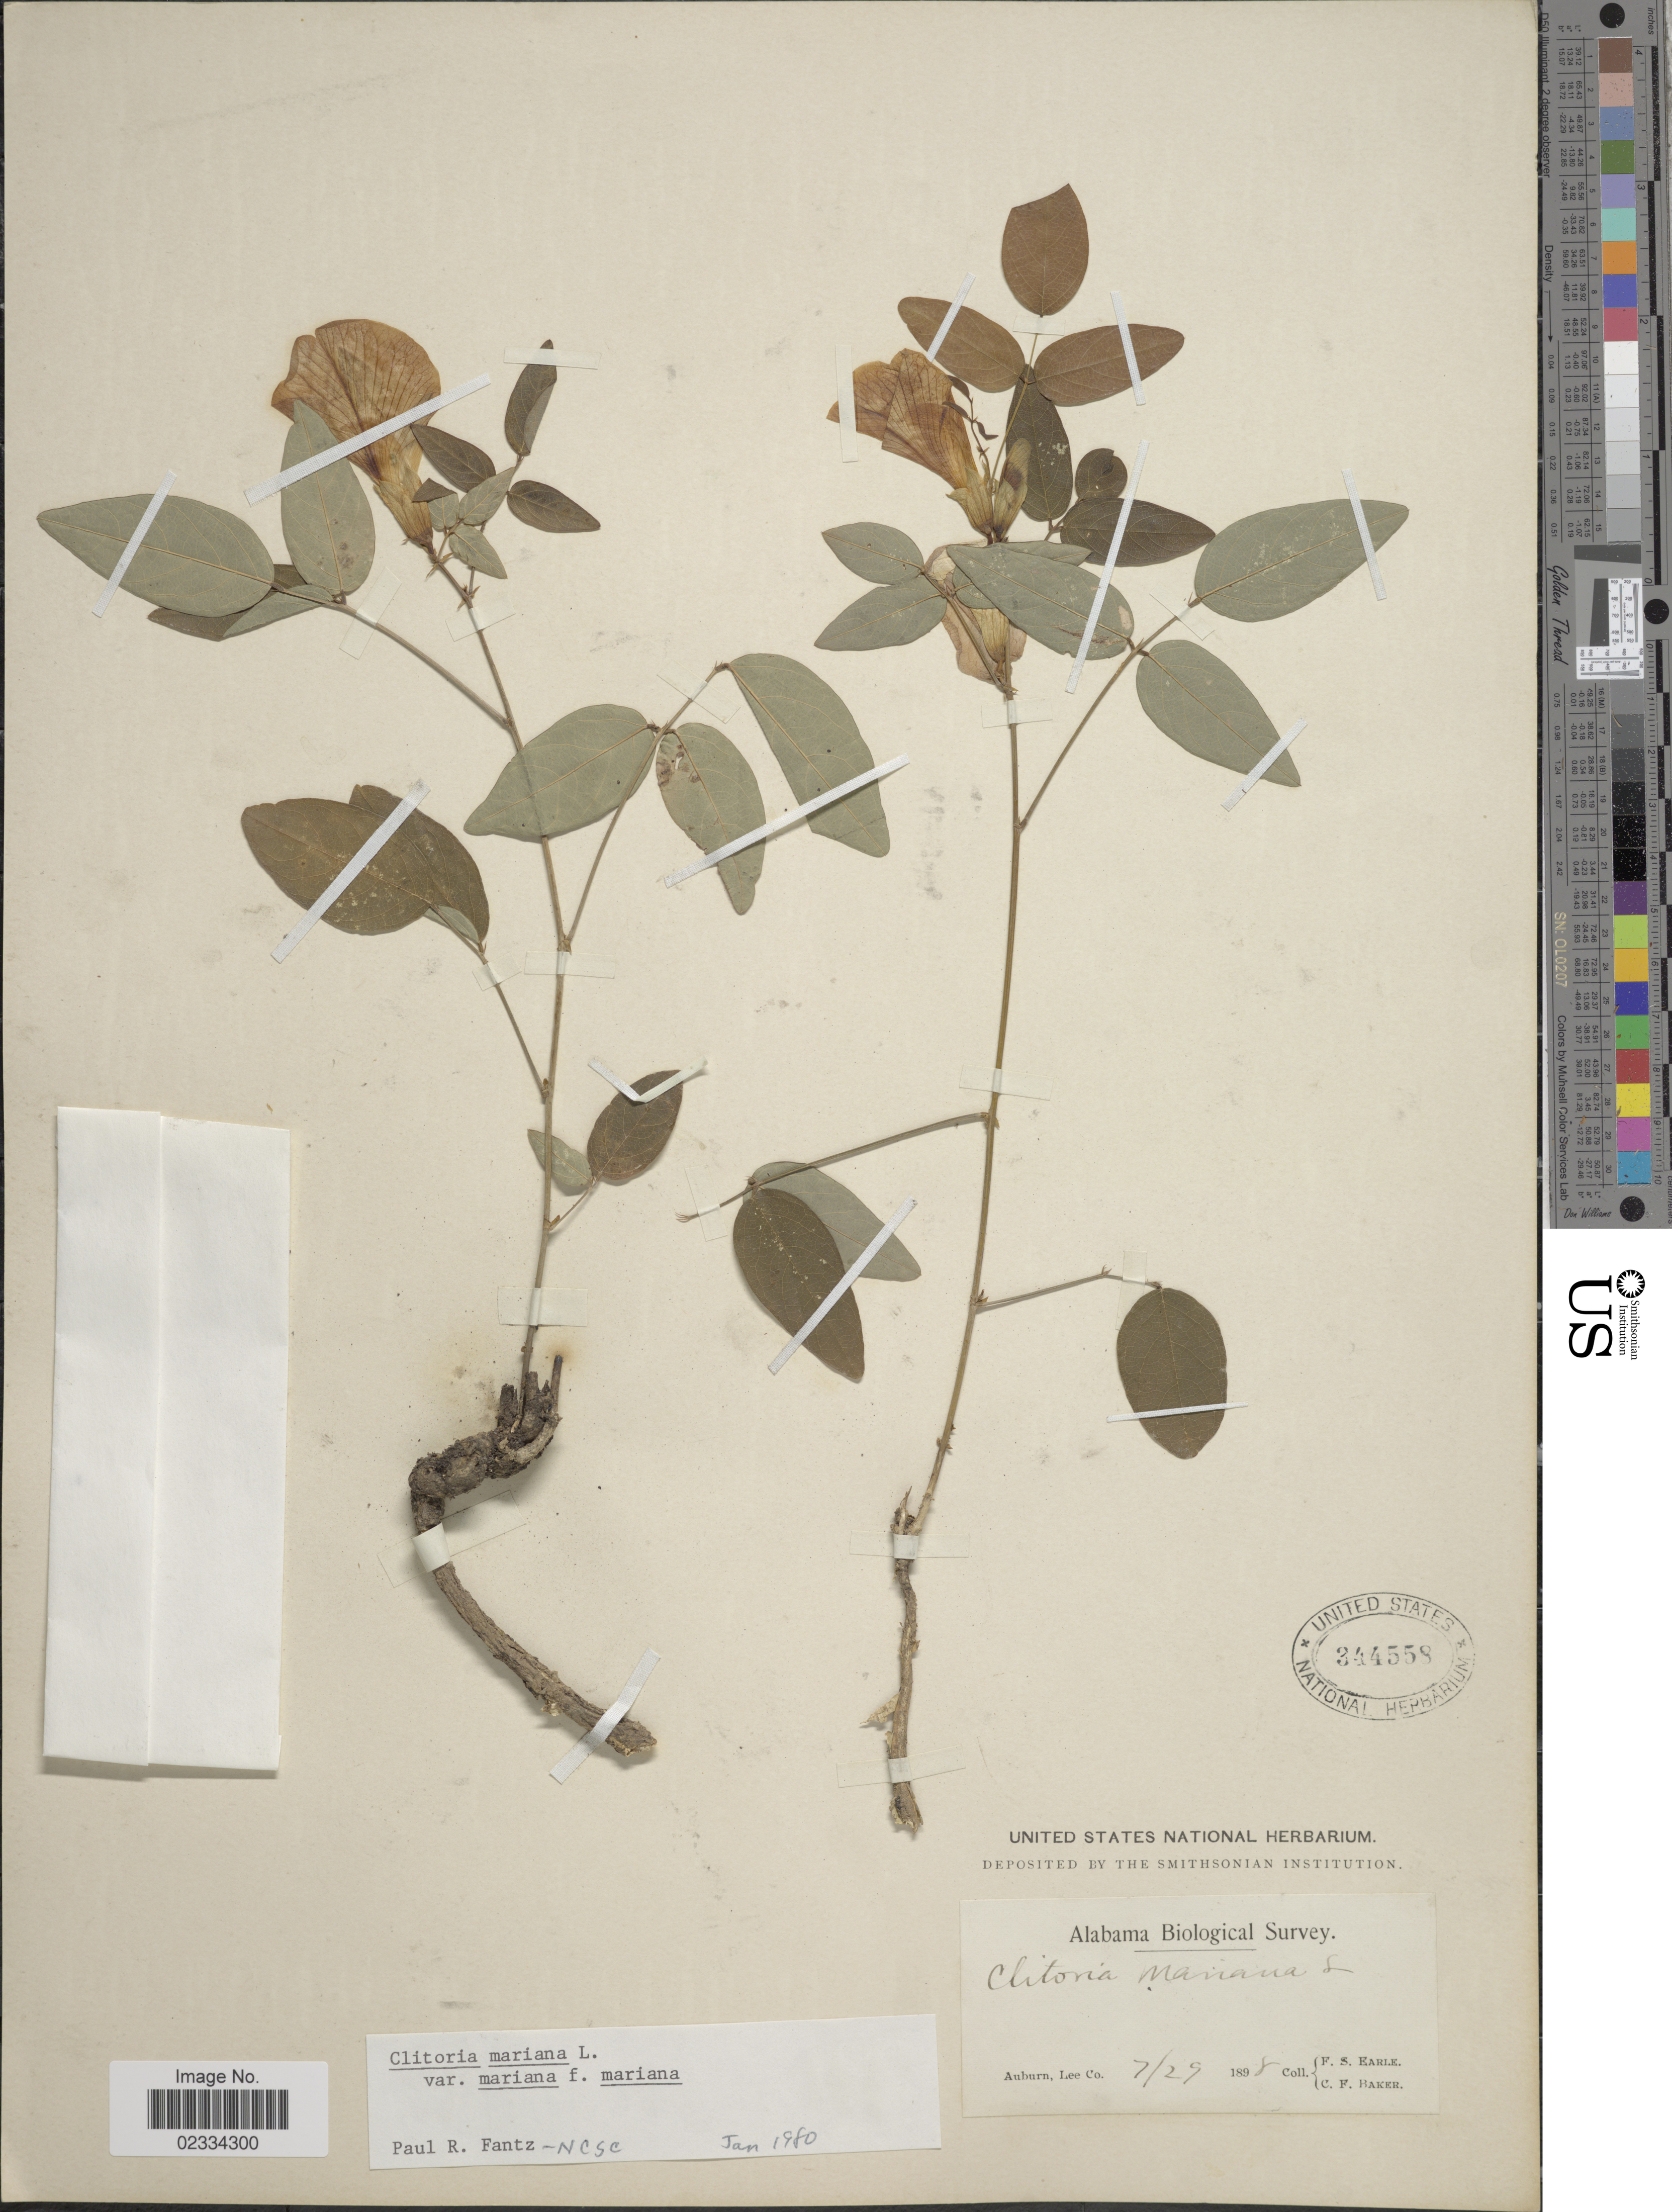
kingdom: Plantae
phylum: Tracheophyta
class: Magnoliopsida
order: Fabales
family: Fabaceae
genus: Clitoria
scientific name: Clitoria mariana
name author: L.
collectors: F. S. Earle & C. F. Baker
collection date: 1898-07-29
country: United States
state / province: Alabama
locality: Auburn, Lee Co.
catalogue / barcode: US 344558